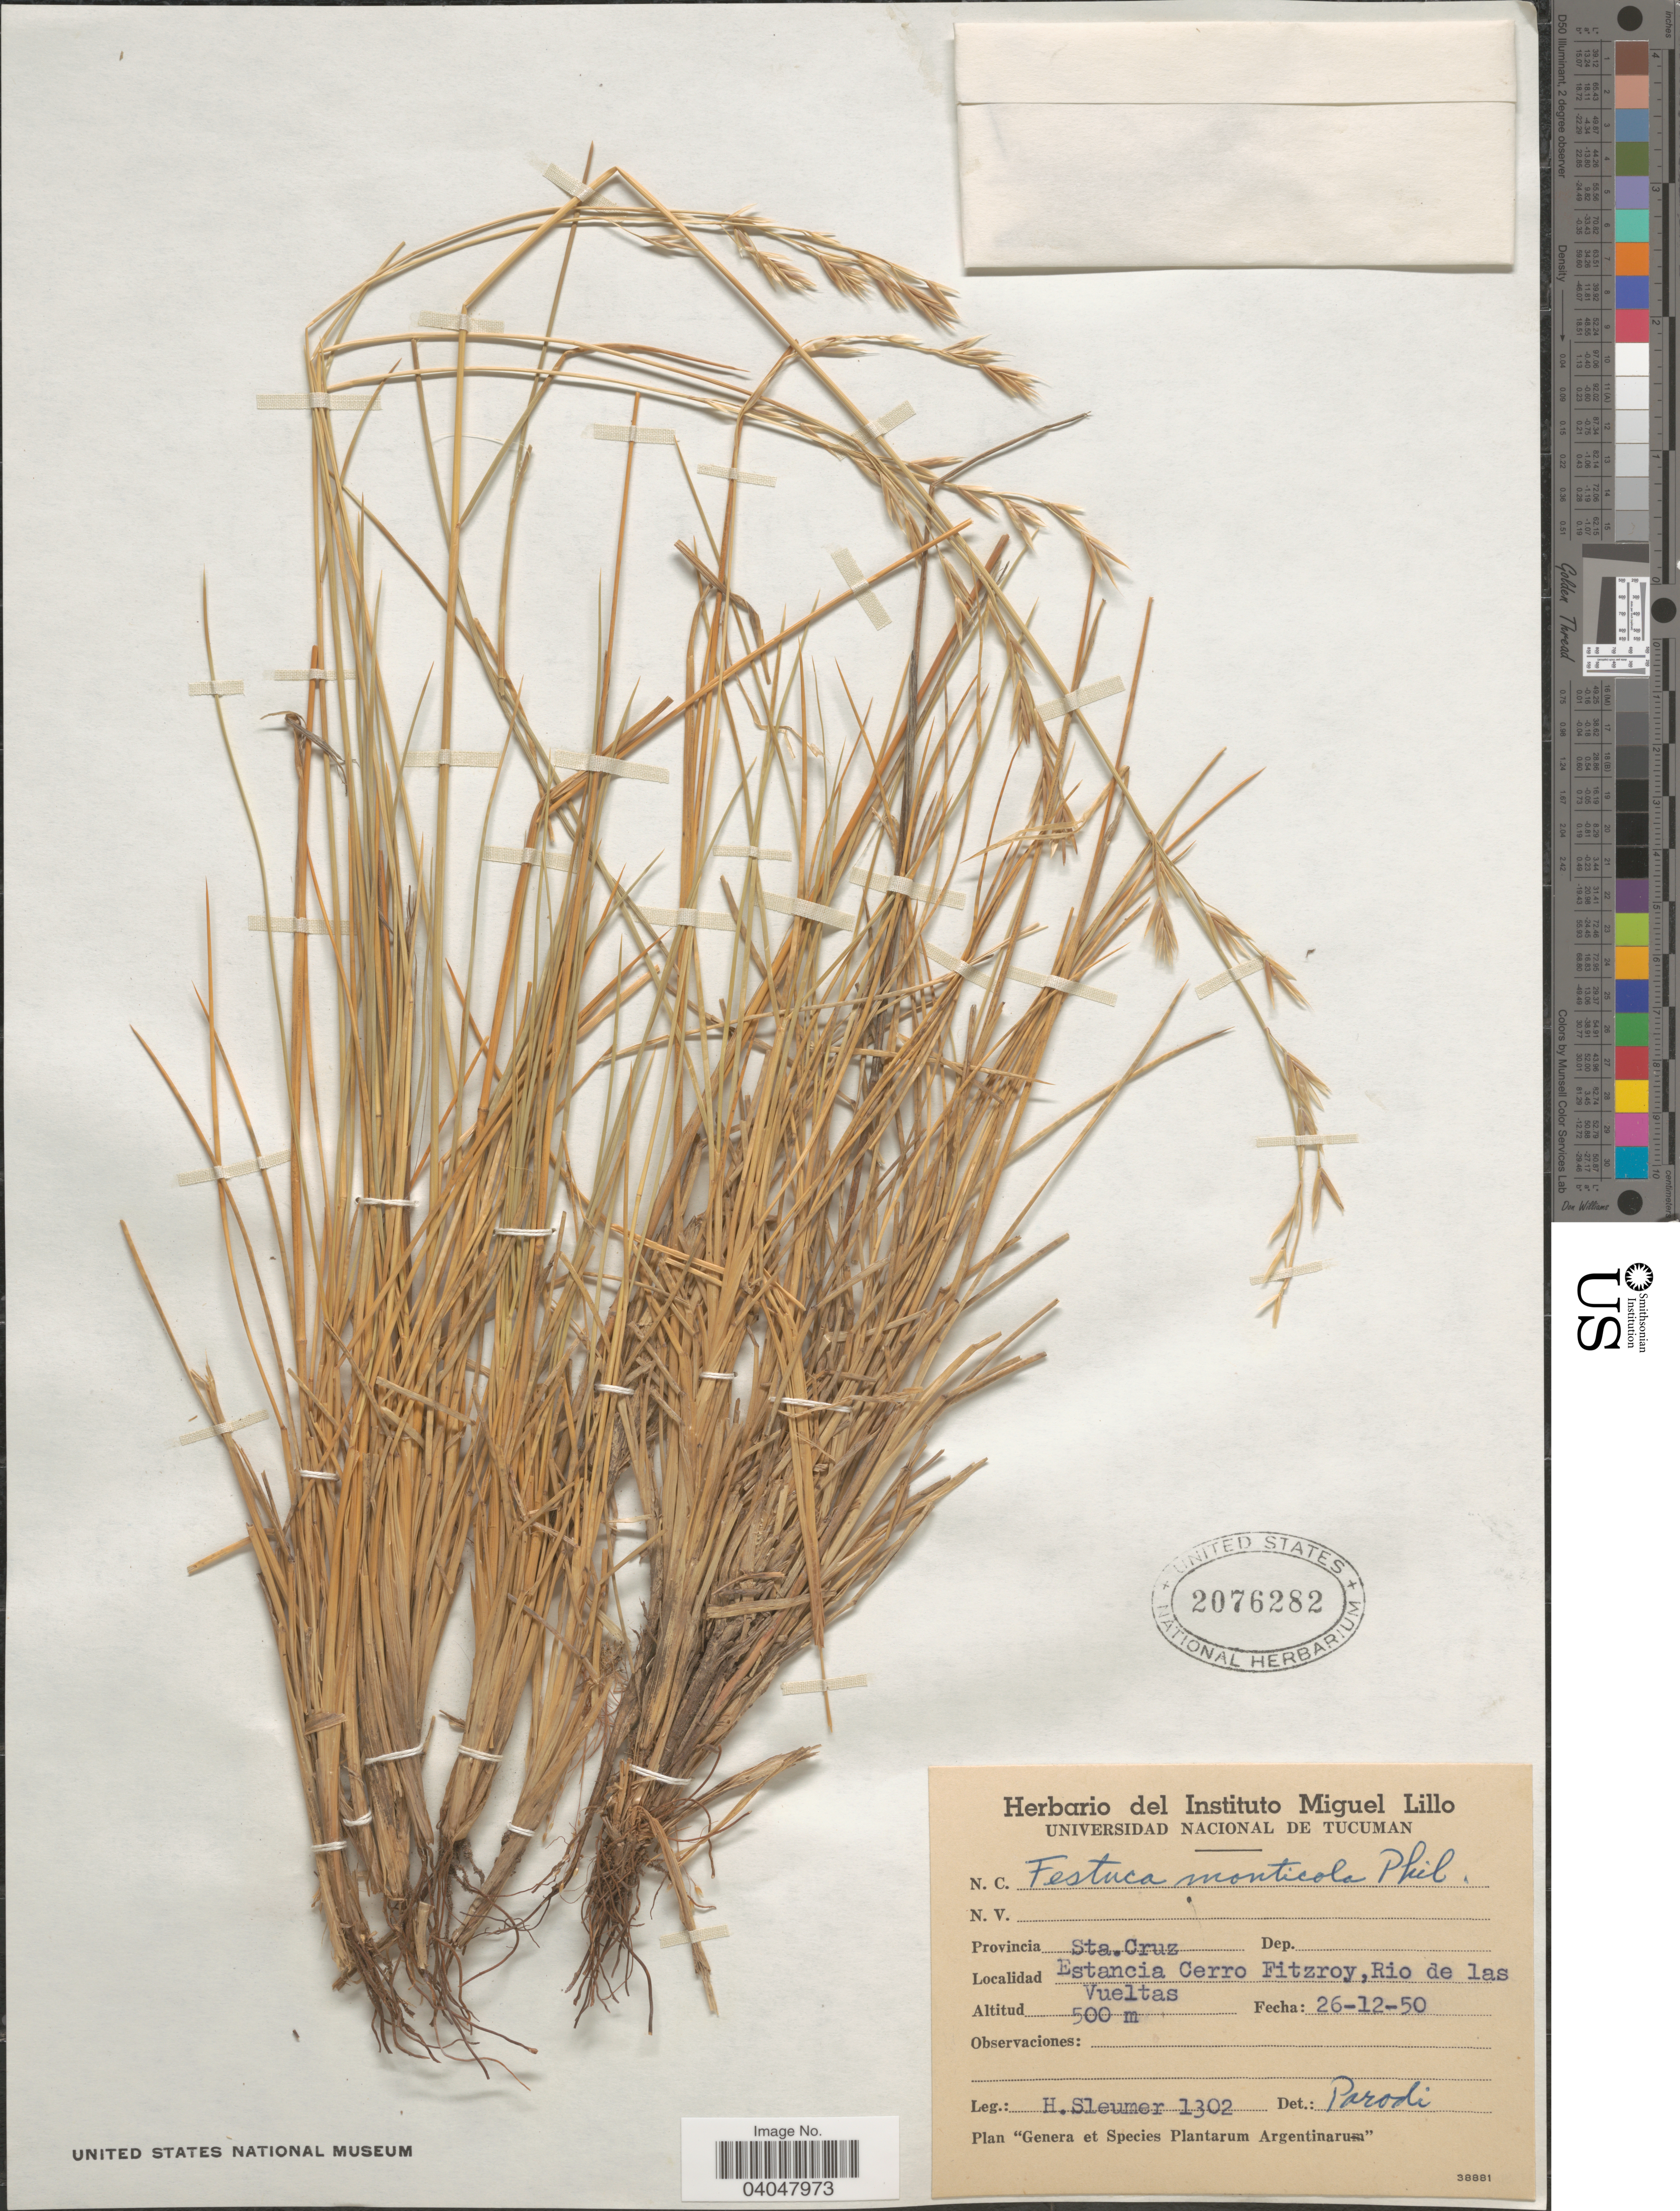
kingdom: Plantae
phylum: Tracheophyta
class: Liliopsida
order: Poales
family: Poaceae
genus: Festuca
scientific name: Festuca monticola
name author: Phil.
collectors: H. O. Sleumer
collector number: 13002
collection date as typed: Transcribed d/m/y: 26/12/50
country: Argentina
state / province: Santa Cruz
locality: Estancia Cerro Fitzroy, Rio de las Vueltas.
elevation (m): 500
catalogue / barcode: US 2076282